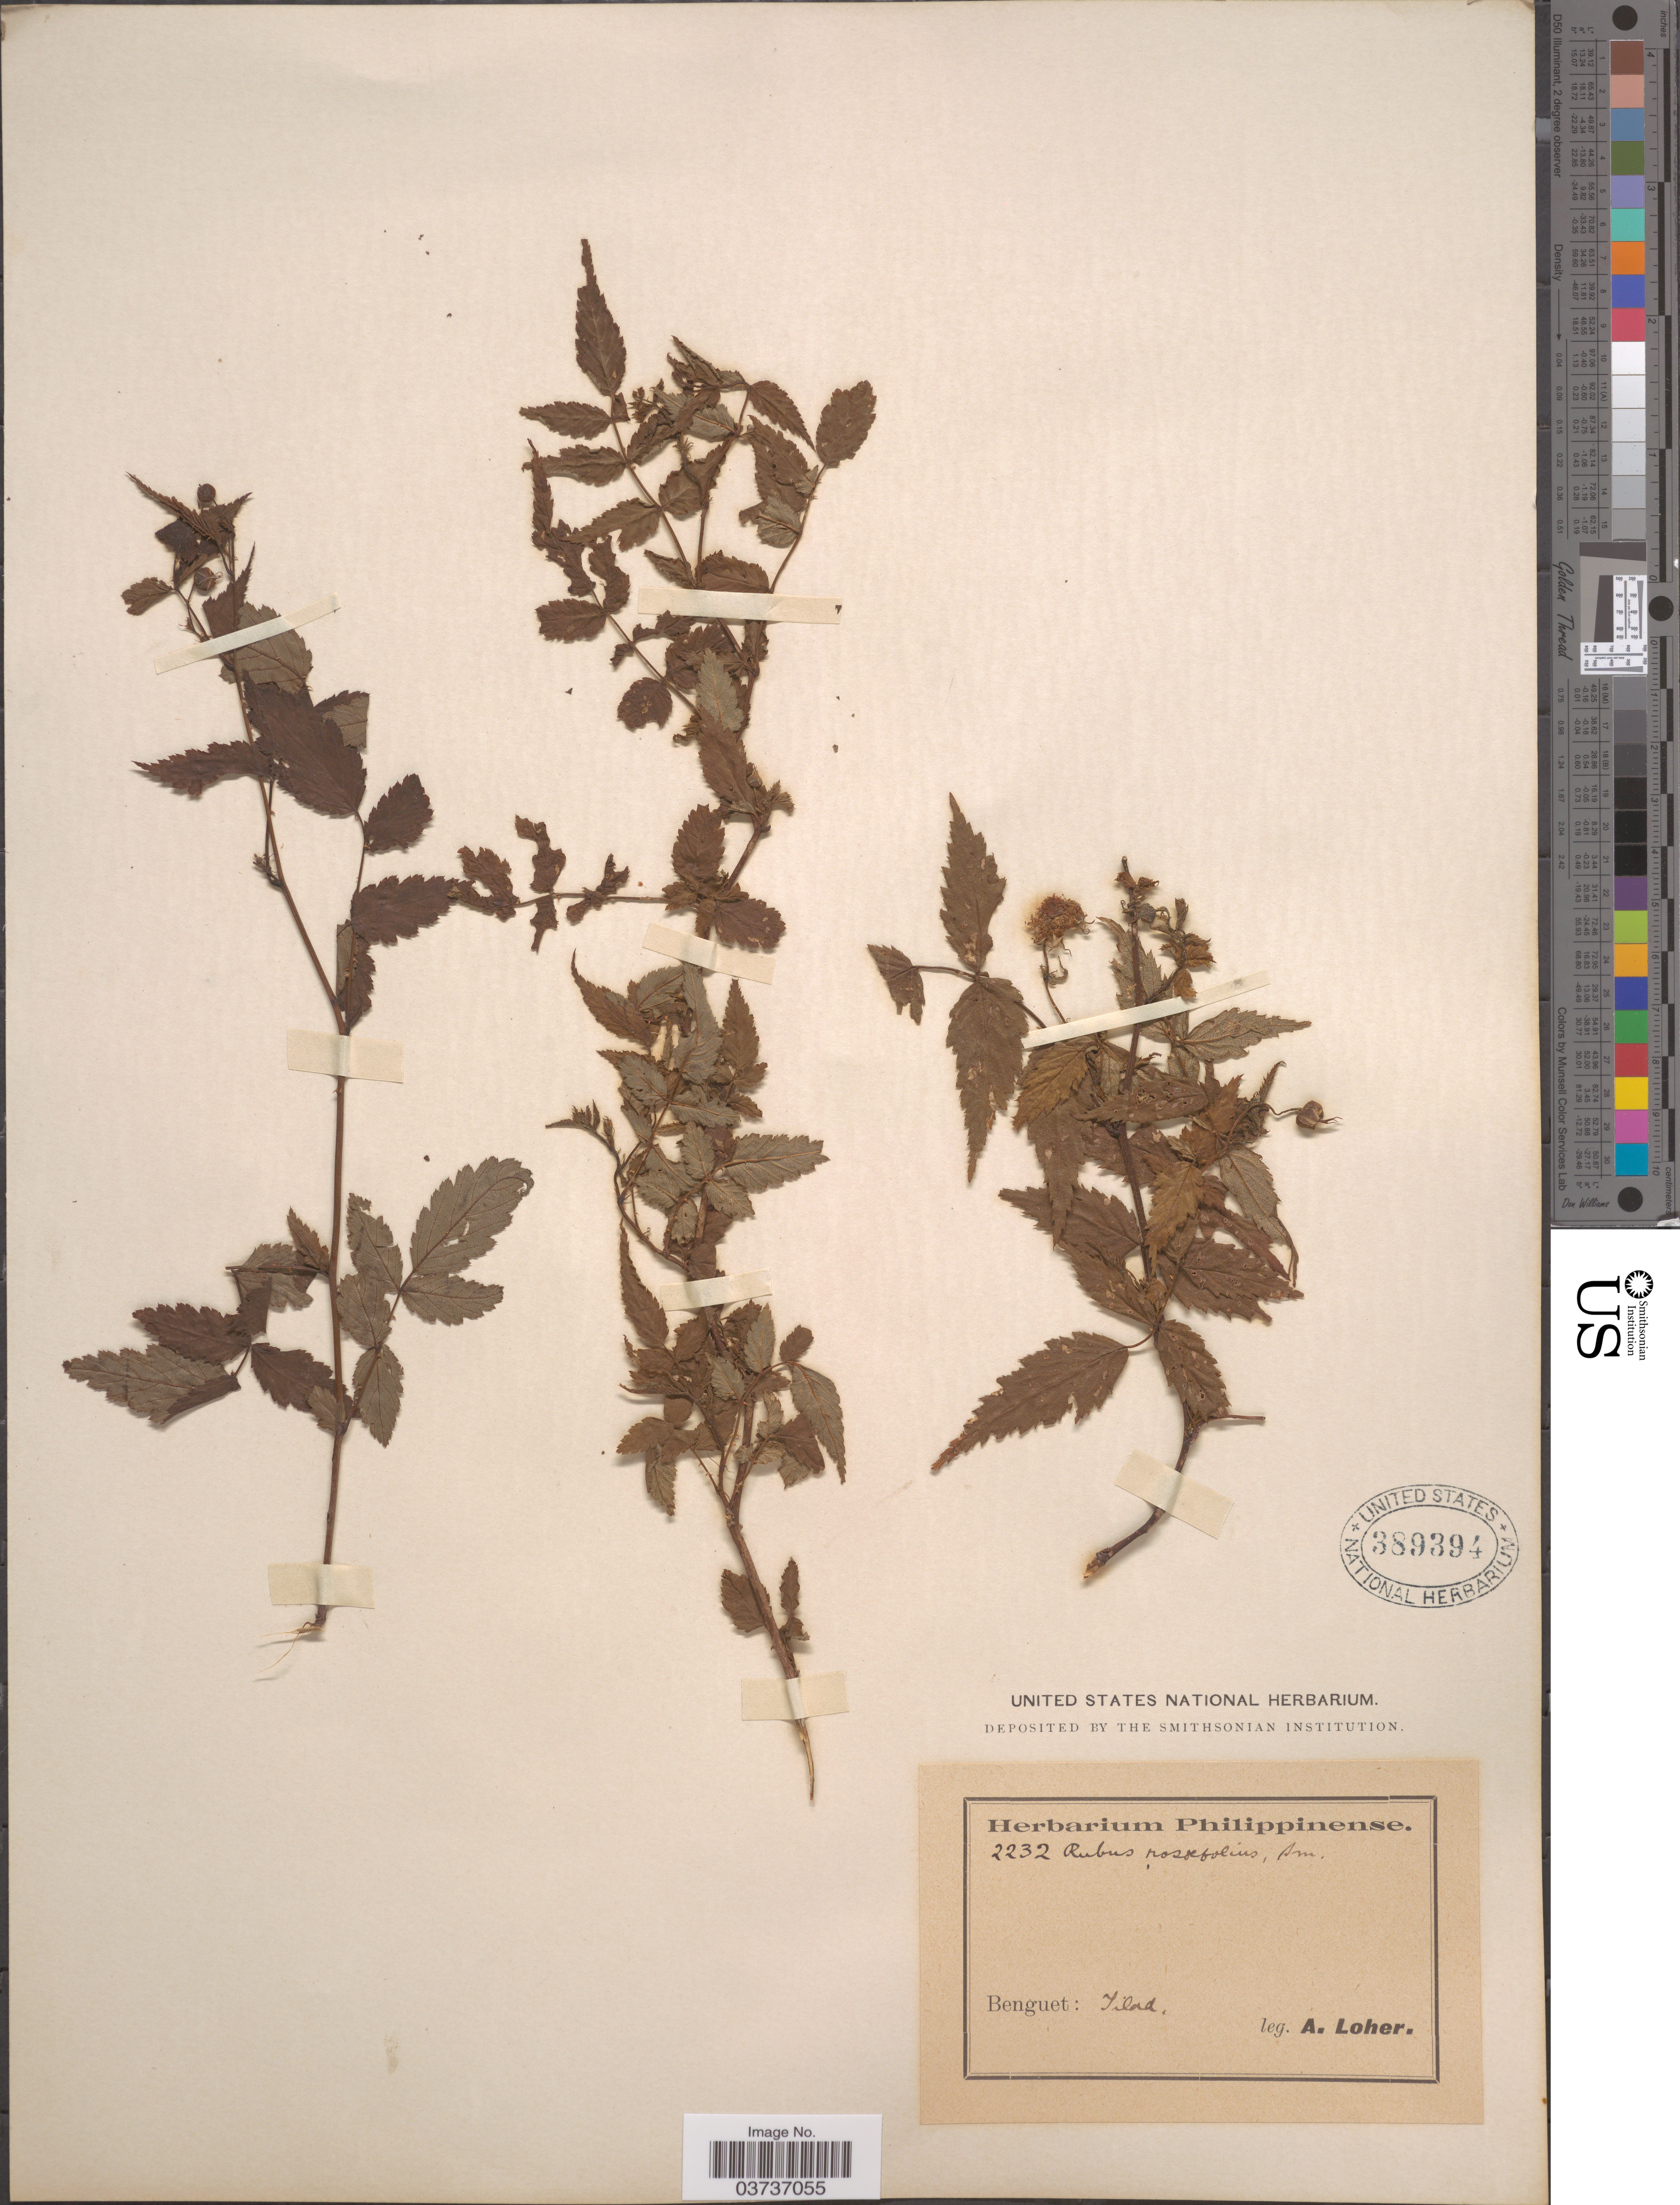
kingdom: Plantae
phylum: Tracheophyta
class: Magnoliopsida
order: Rosales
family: Rosaceae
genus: Rubus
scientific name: Rubus rosaefolius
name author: Sm.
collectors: A. Loher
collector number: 2232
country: Philippines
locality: Benguet: Tilad.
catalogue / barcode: US 389394